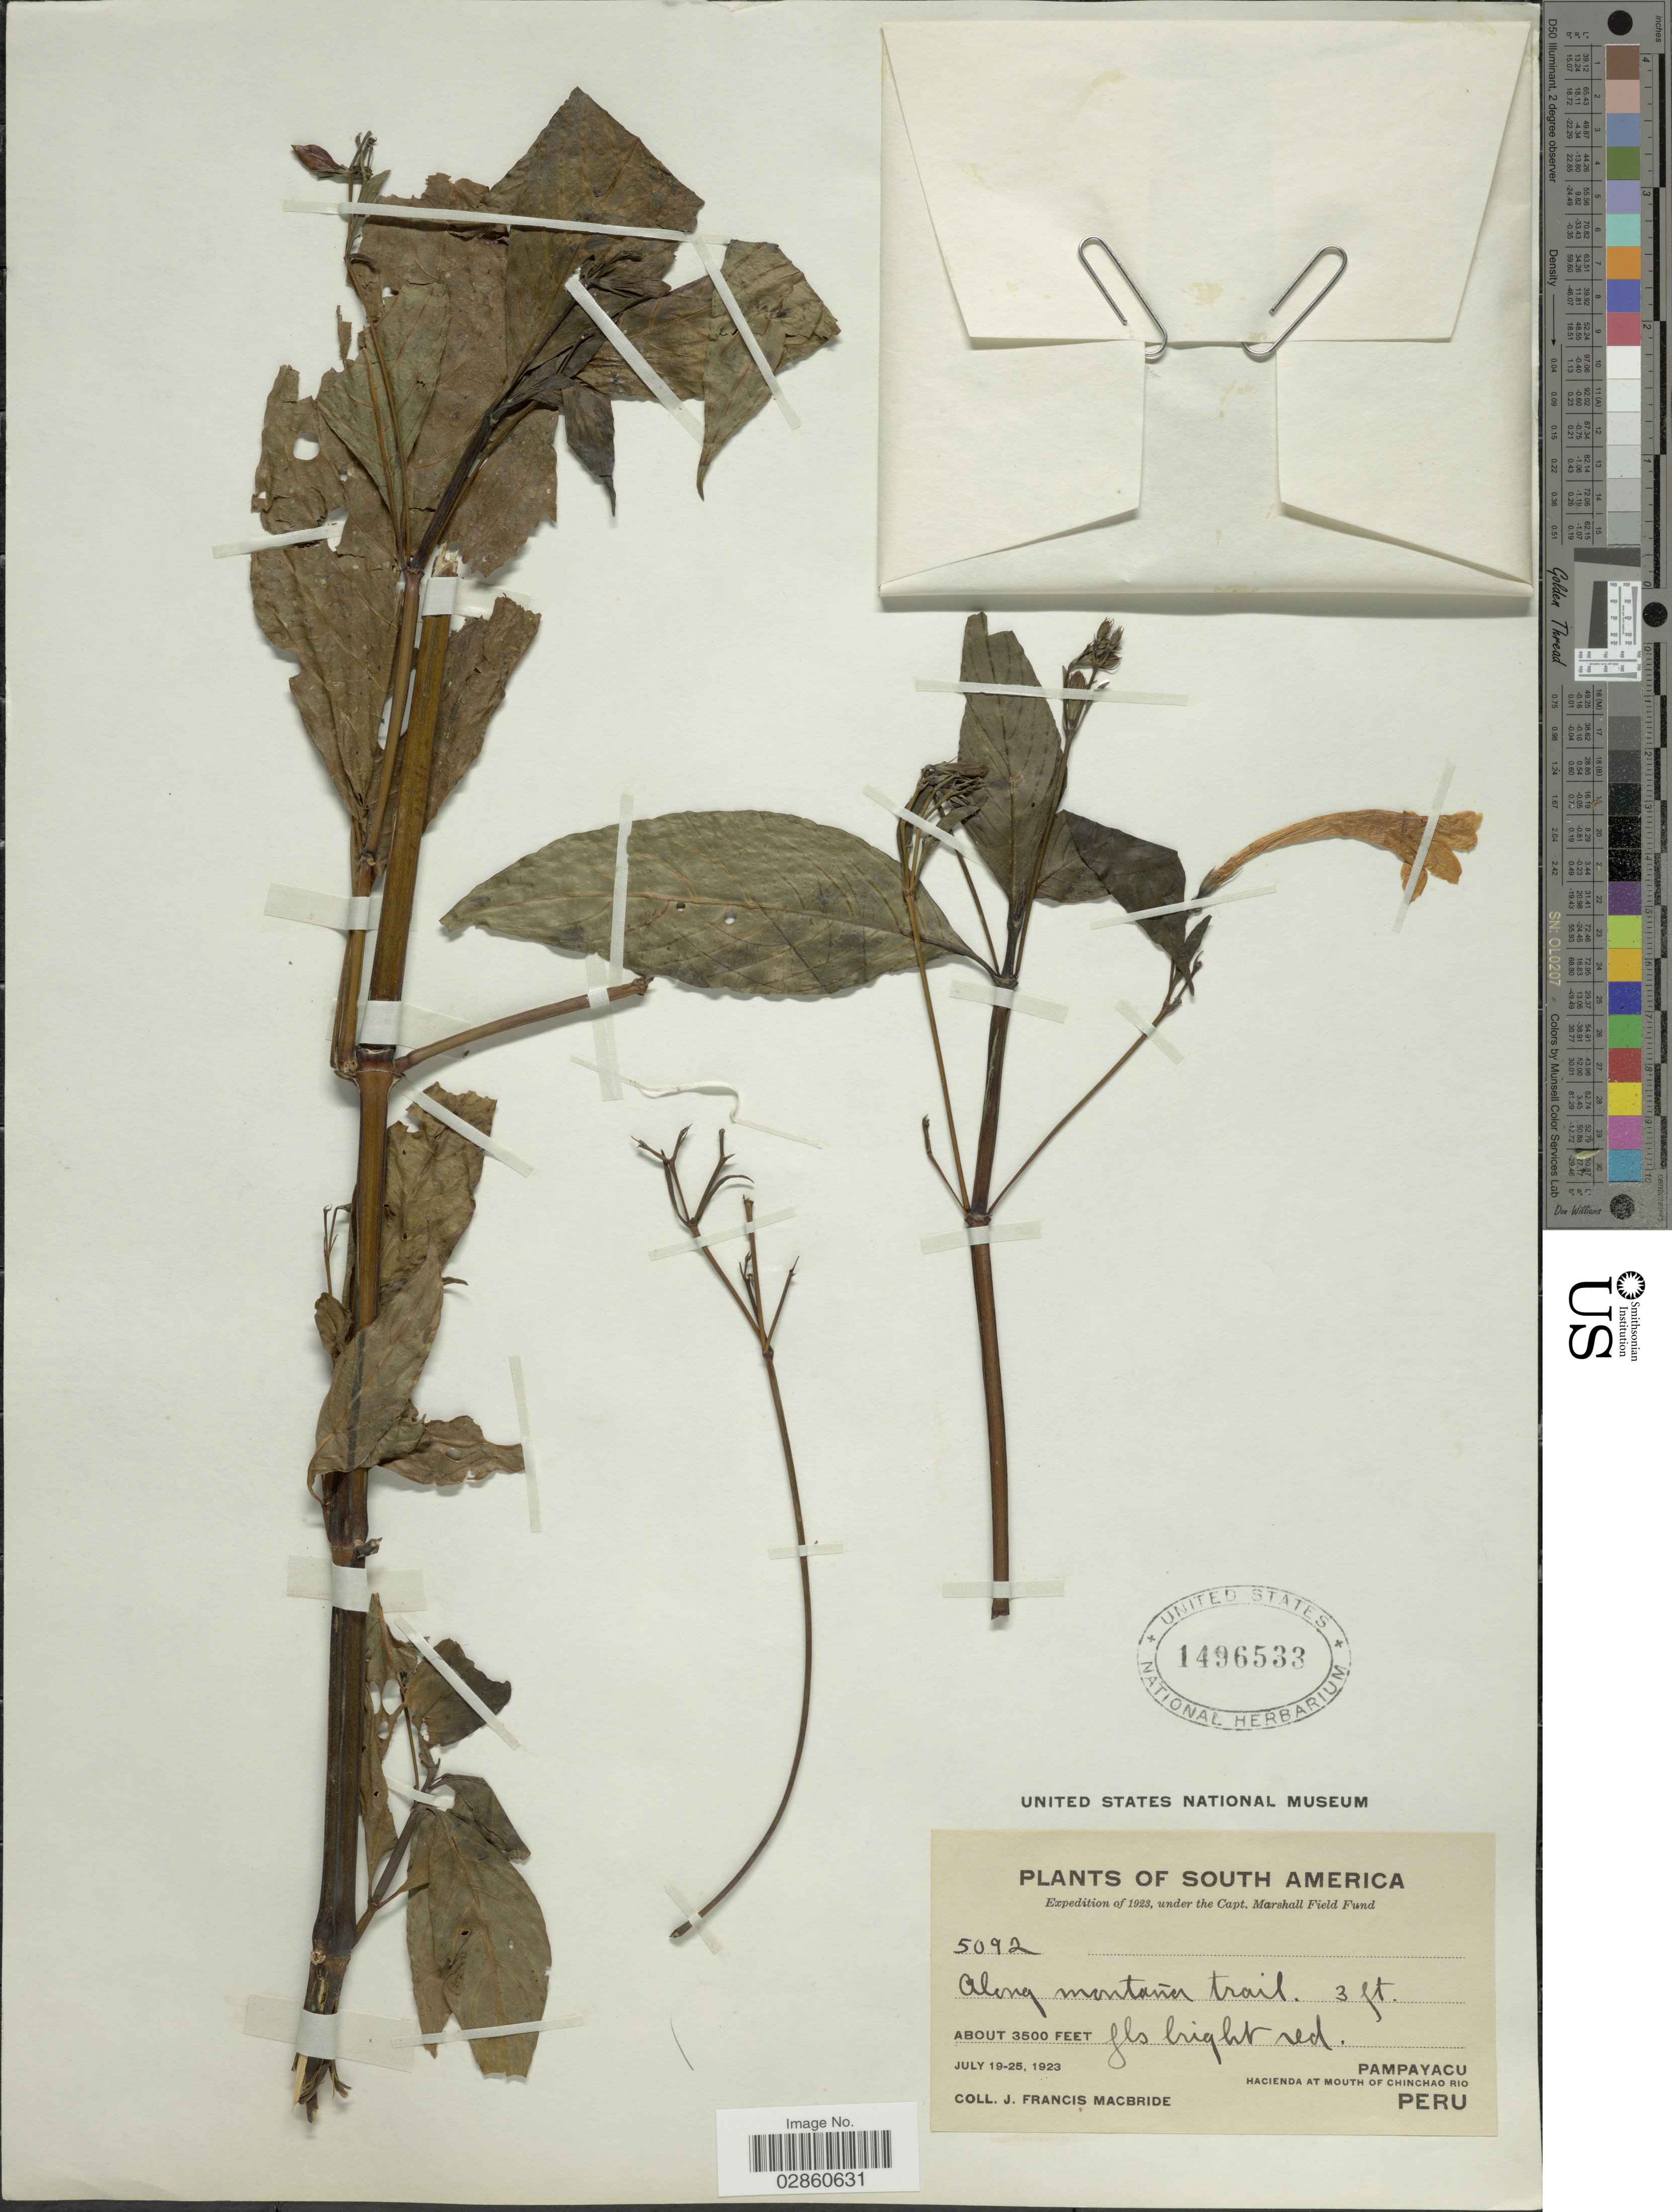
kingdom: Plantae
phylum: Tracheophyta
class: Magnoliopsida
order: Lamiales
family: Acanthaceae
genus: Ruellia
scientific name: Ruellia haenkeana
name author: (Nees) Wassh.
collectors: J. F. Macbride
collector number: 5092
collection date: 1923-07-19/1923-07-25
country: Peru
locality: Pampayacu. Hacienda at Mouth of Chinchao Rio.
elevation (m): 1067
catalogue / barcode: US 1496533